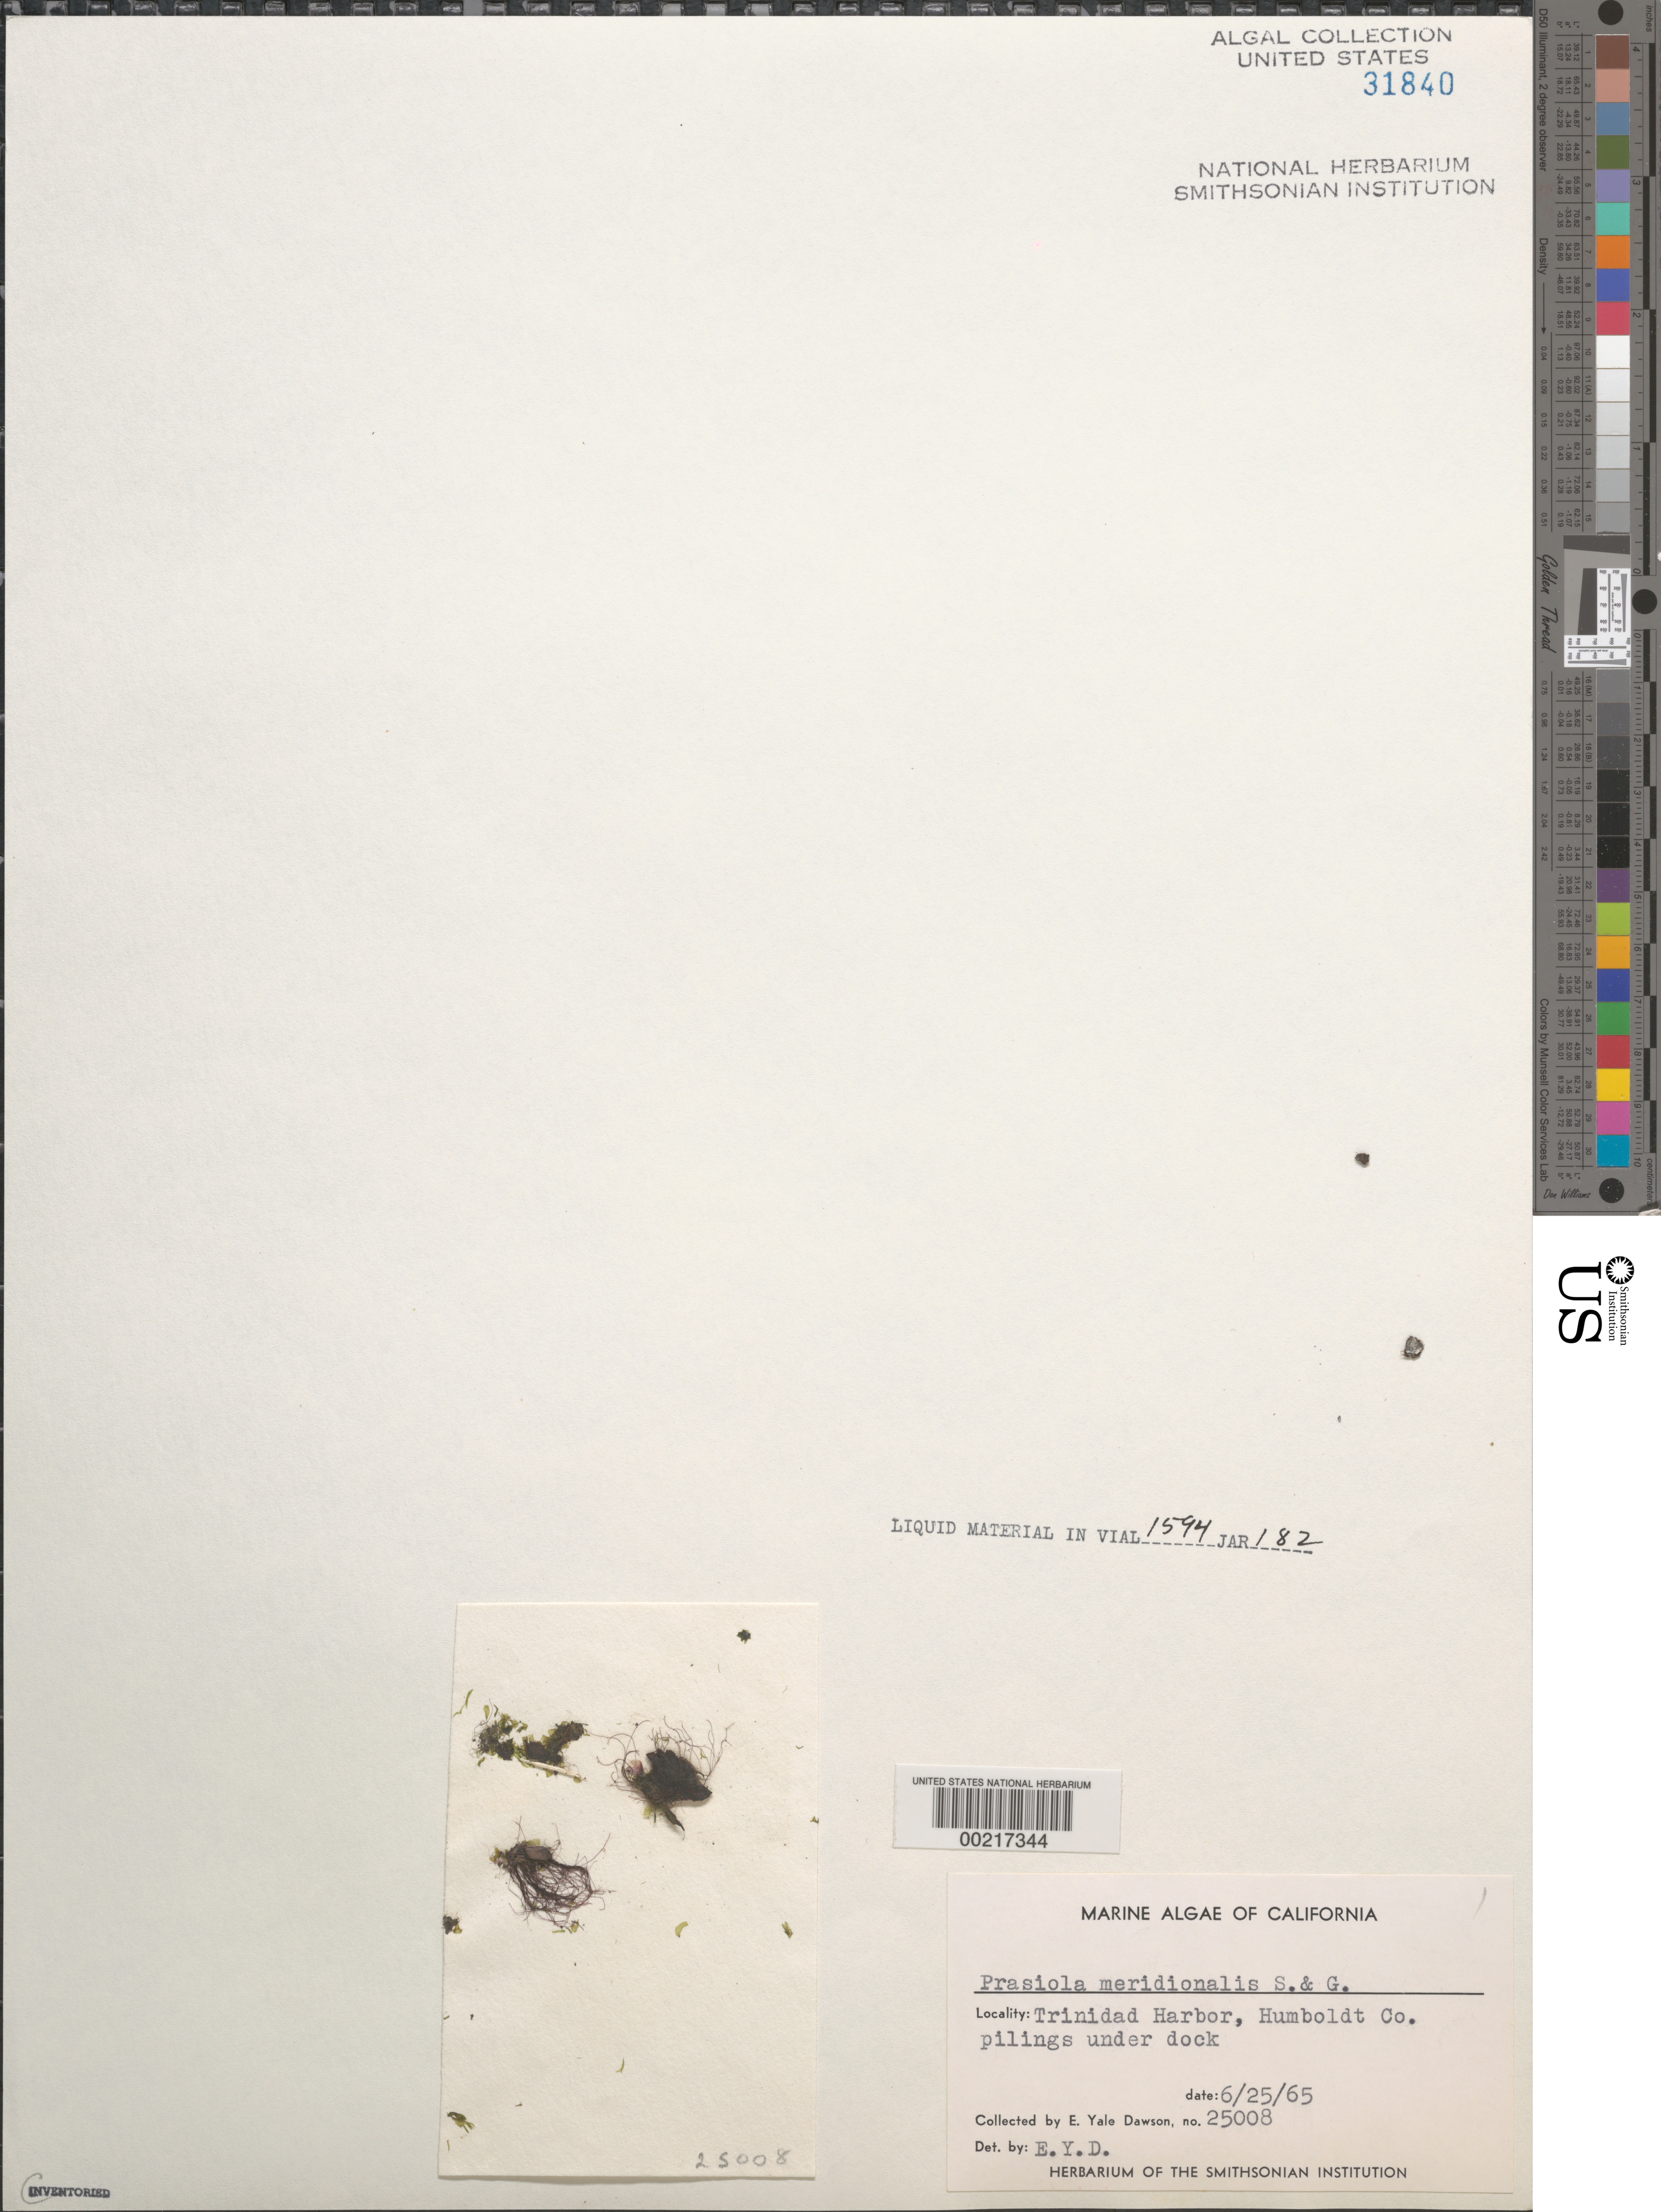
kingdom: Plantae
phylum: Chlorophyta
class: Trebouxiophyceae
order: Prasiolales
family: Prasiolaceae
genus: Prasiola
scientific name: Prasiola meridionalis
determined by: Dawson, E. Y.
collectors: E. Y. Dawson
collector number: EYD 25008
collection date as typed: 25 Jun 1965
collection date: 1965-06-25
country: United States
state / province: California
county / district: Humboldt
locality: Trinidad Harbor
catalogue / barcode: US 31840